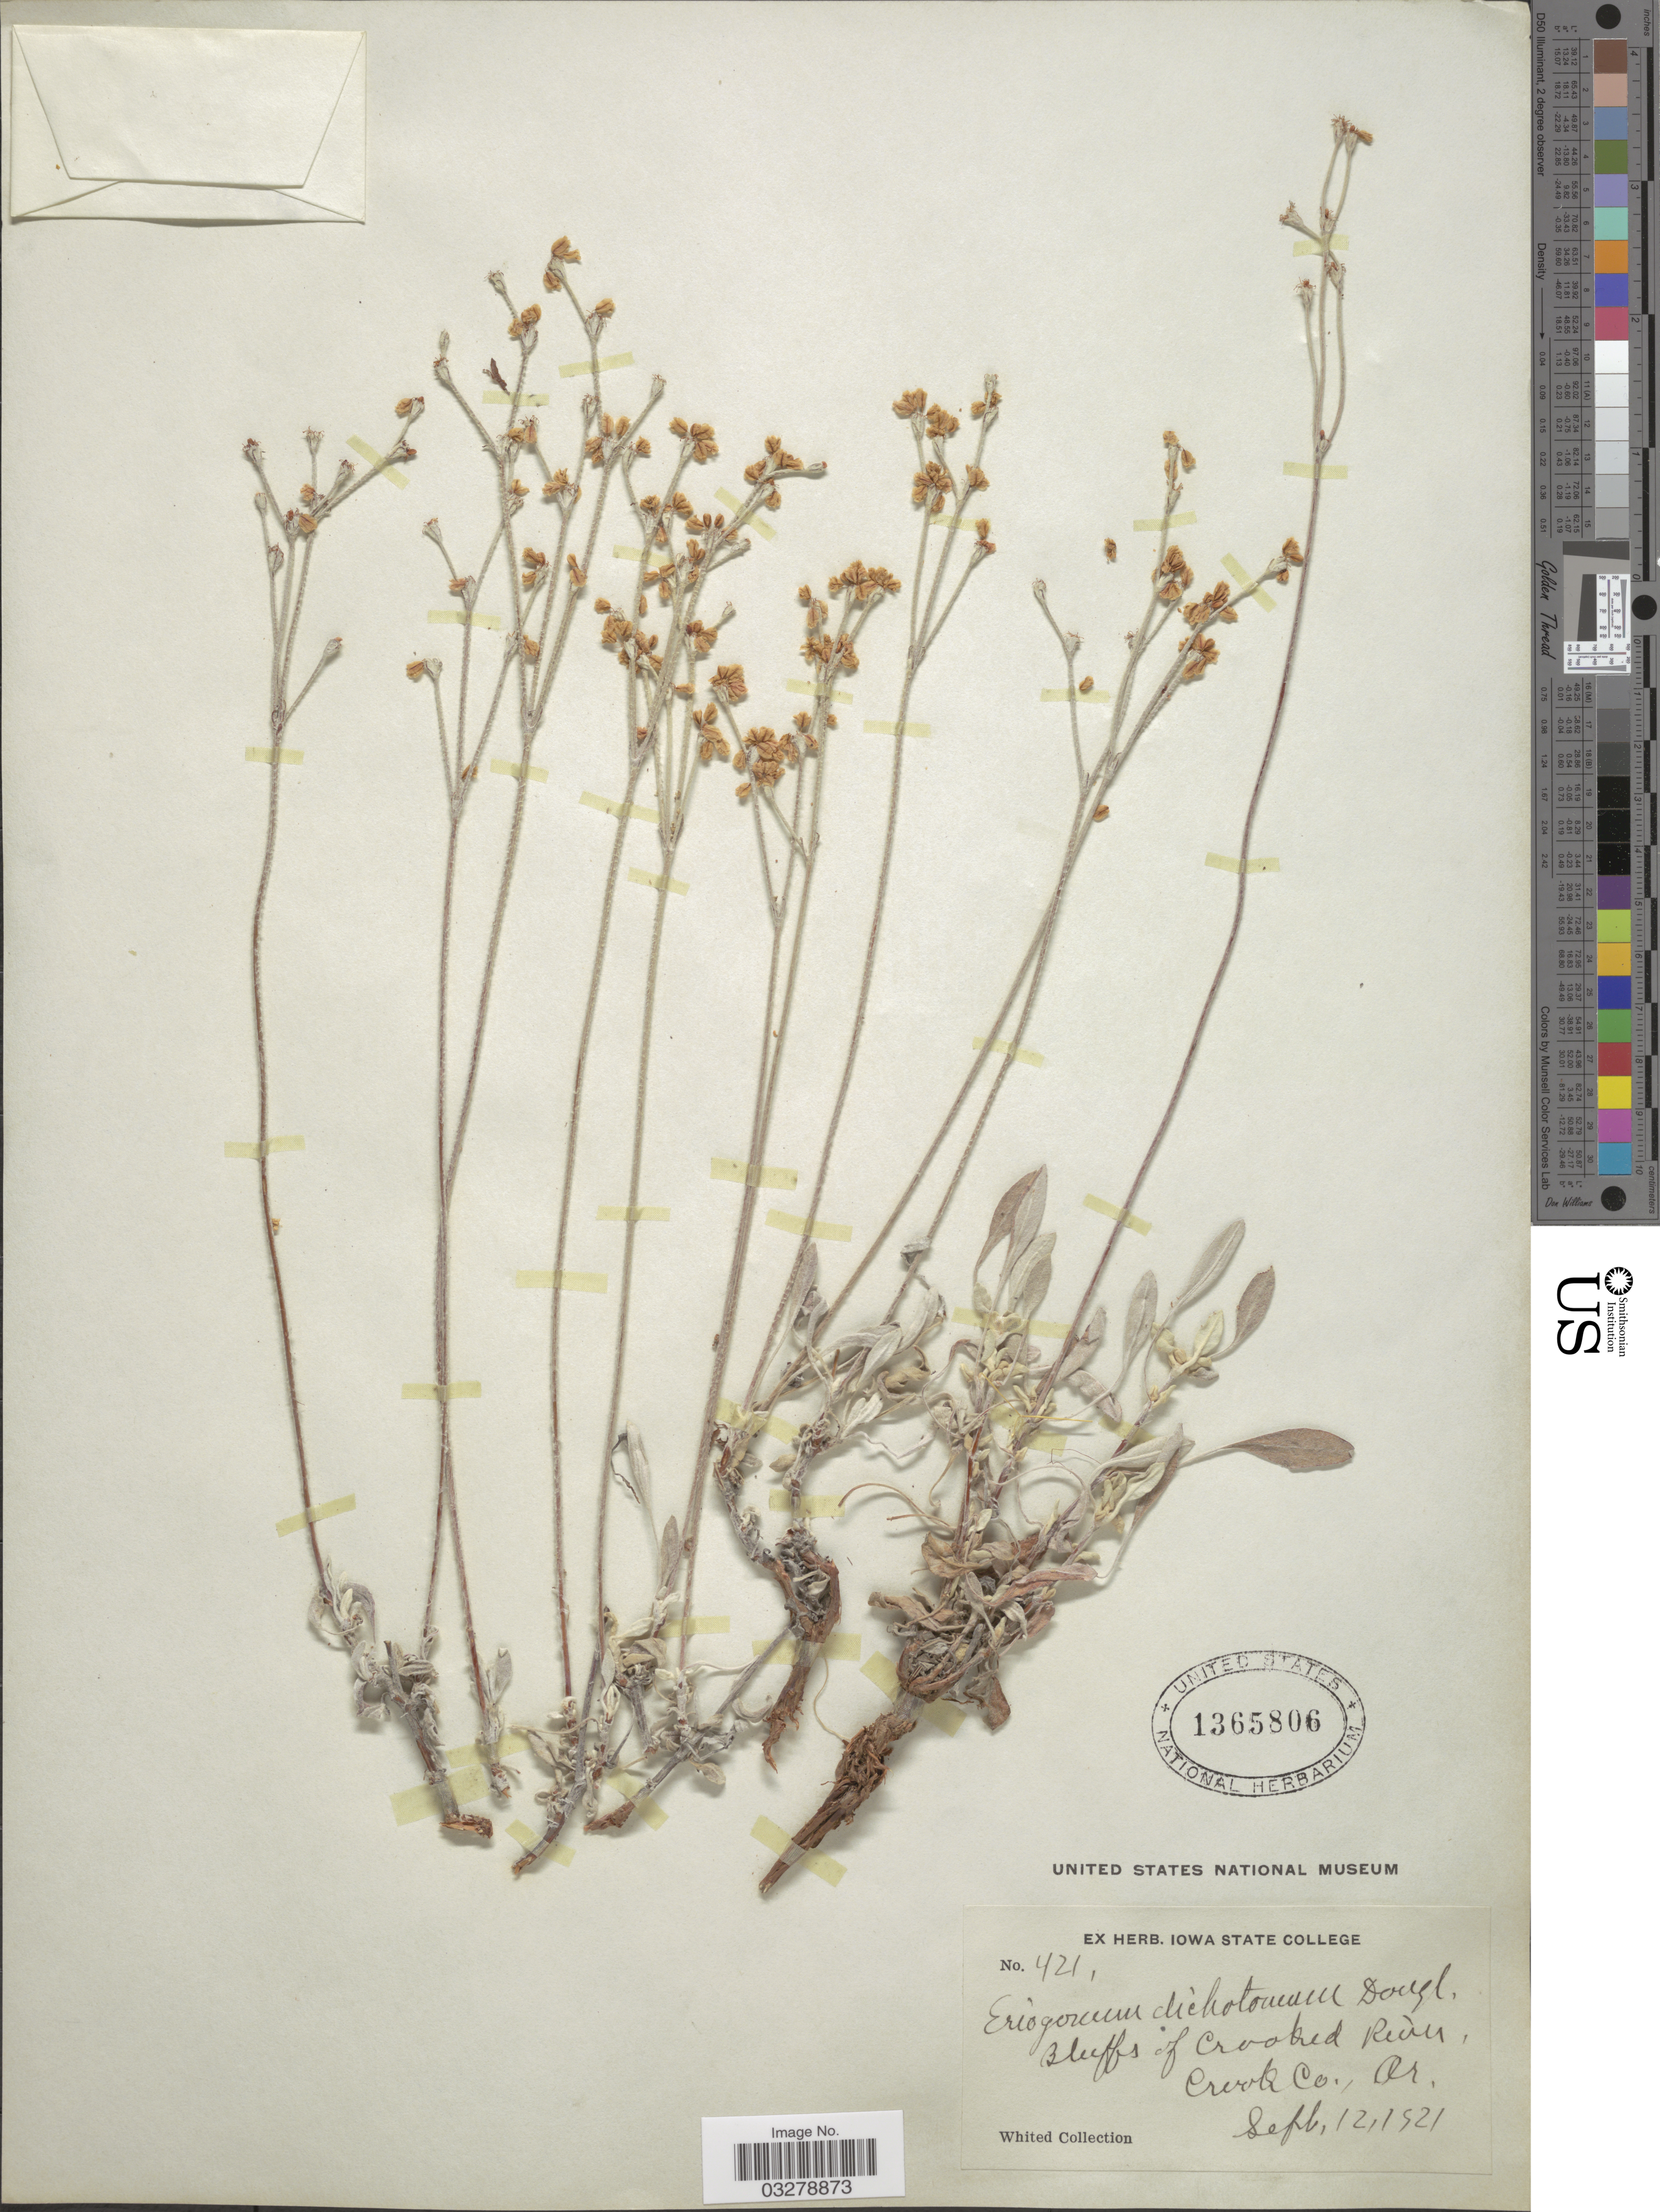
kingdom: Plantae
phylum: Tracheophyta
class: Magnoliopsida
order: Caryophyllales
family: Polygonaceae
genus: Eriogonum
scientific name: Eriogonum niverum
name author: Douglas ex Benth.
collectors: Whited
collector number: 421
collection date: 1921-09-12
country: United States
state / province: Oregon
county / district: Crook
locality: Bluffs of Crooked River. Crook Co.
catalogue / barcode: US 1365806